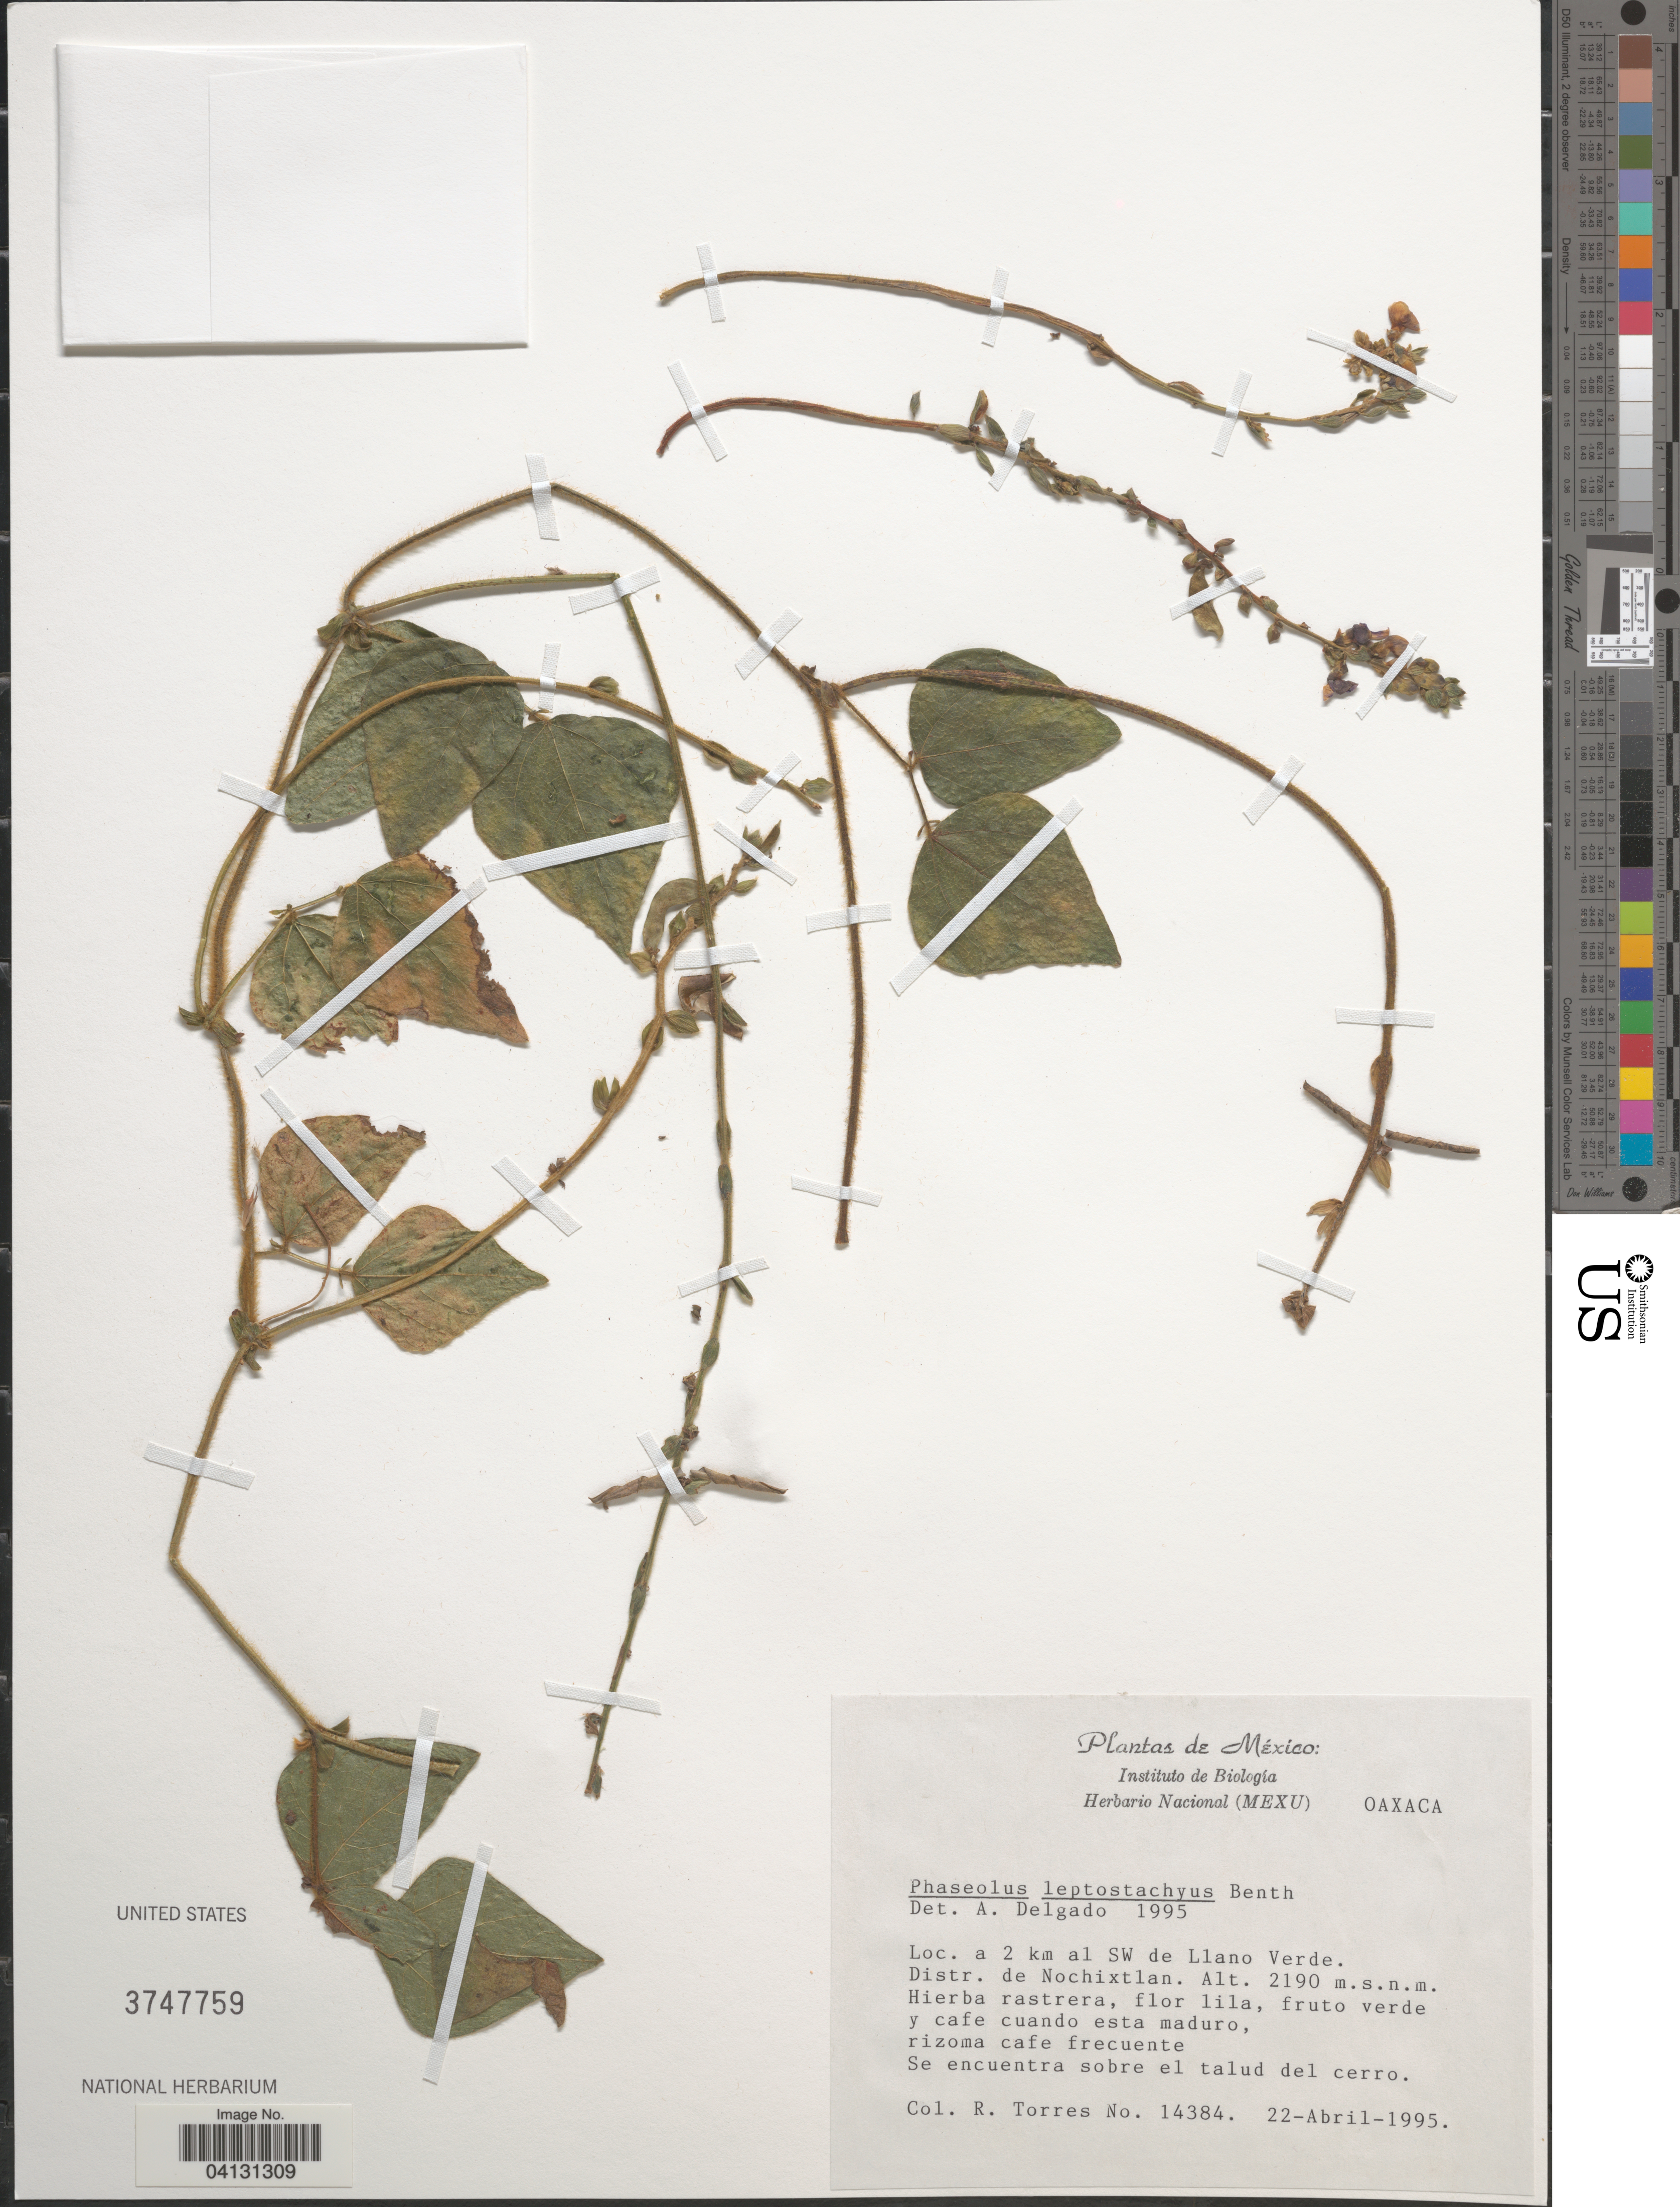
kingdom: Plantae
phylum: Tracheophyta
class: Magnoliopsida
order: Fabales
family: Fabaceae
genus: Phaseolus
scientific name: Phaseolus leptostachyus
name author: Benth.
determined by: Delgado, A.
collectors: R. Torres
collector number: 14384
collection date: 1995-04-22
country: Mexico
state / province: Oaxaca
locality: A 2 km al SW de Llano Verde. Distr. de Nochixtlan.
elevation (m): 2190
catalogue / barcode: US 3747759